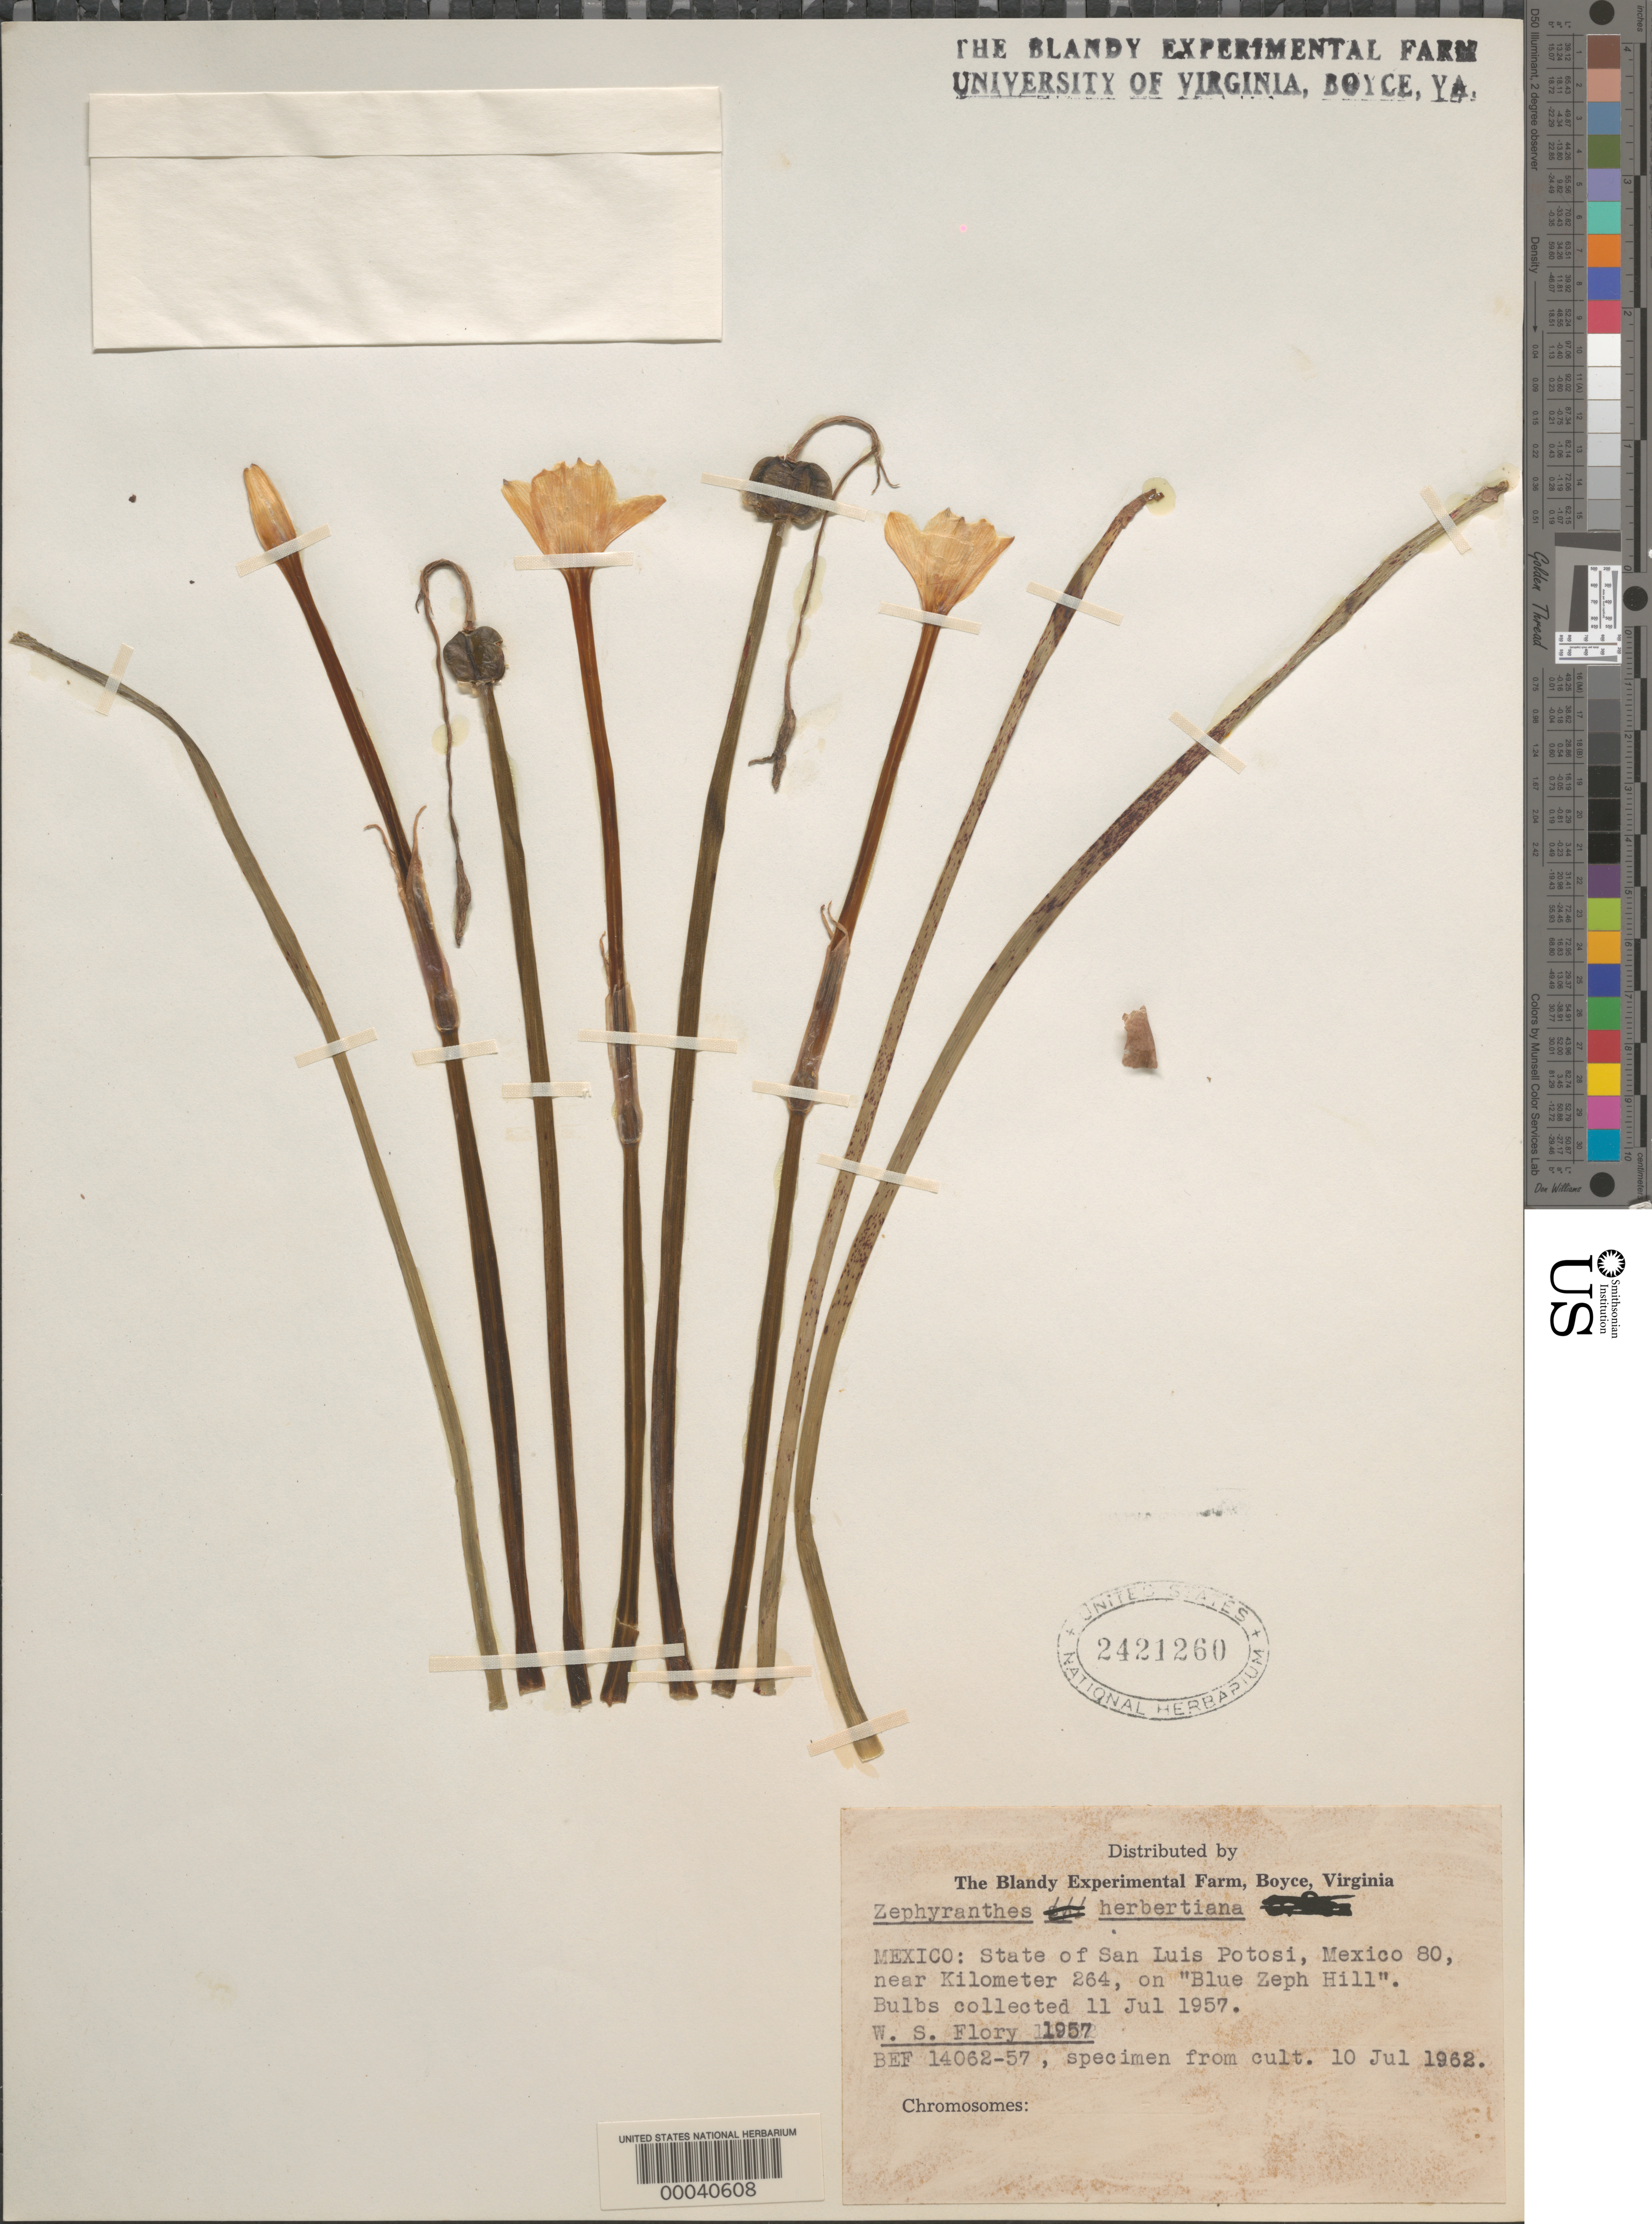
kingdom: Plantae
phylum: Tracheophyta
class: Liliopsida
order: Asparagales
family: Amaryllidaceae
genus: Zephyranthes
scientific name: Zephyranthes herbertiana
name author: D. Dietr.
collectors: W. Flory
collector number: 1957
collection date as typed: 11 Jul 1957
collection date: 1957-07-11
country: Mexico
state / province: San Luis Potosí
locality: Mexico 80 near kilometer 264, on "blue zeph hill"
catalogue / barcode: US 2421260